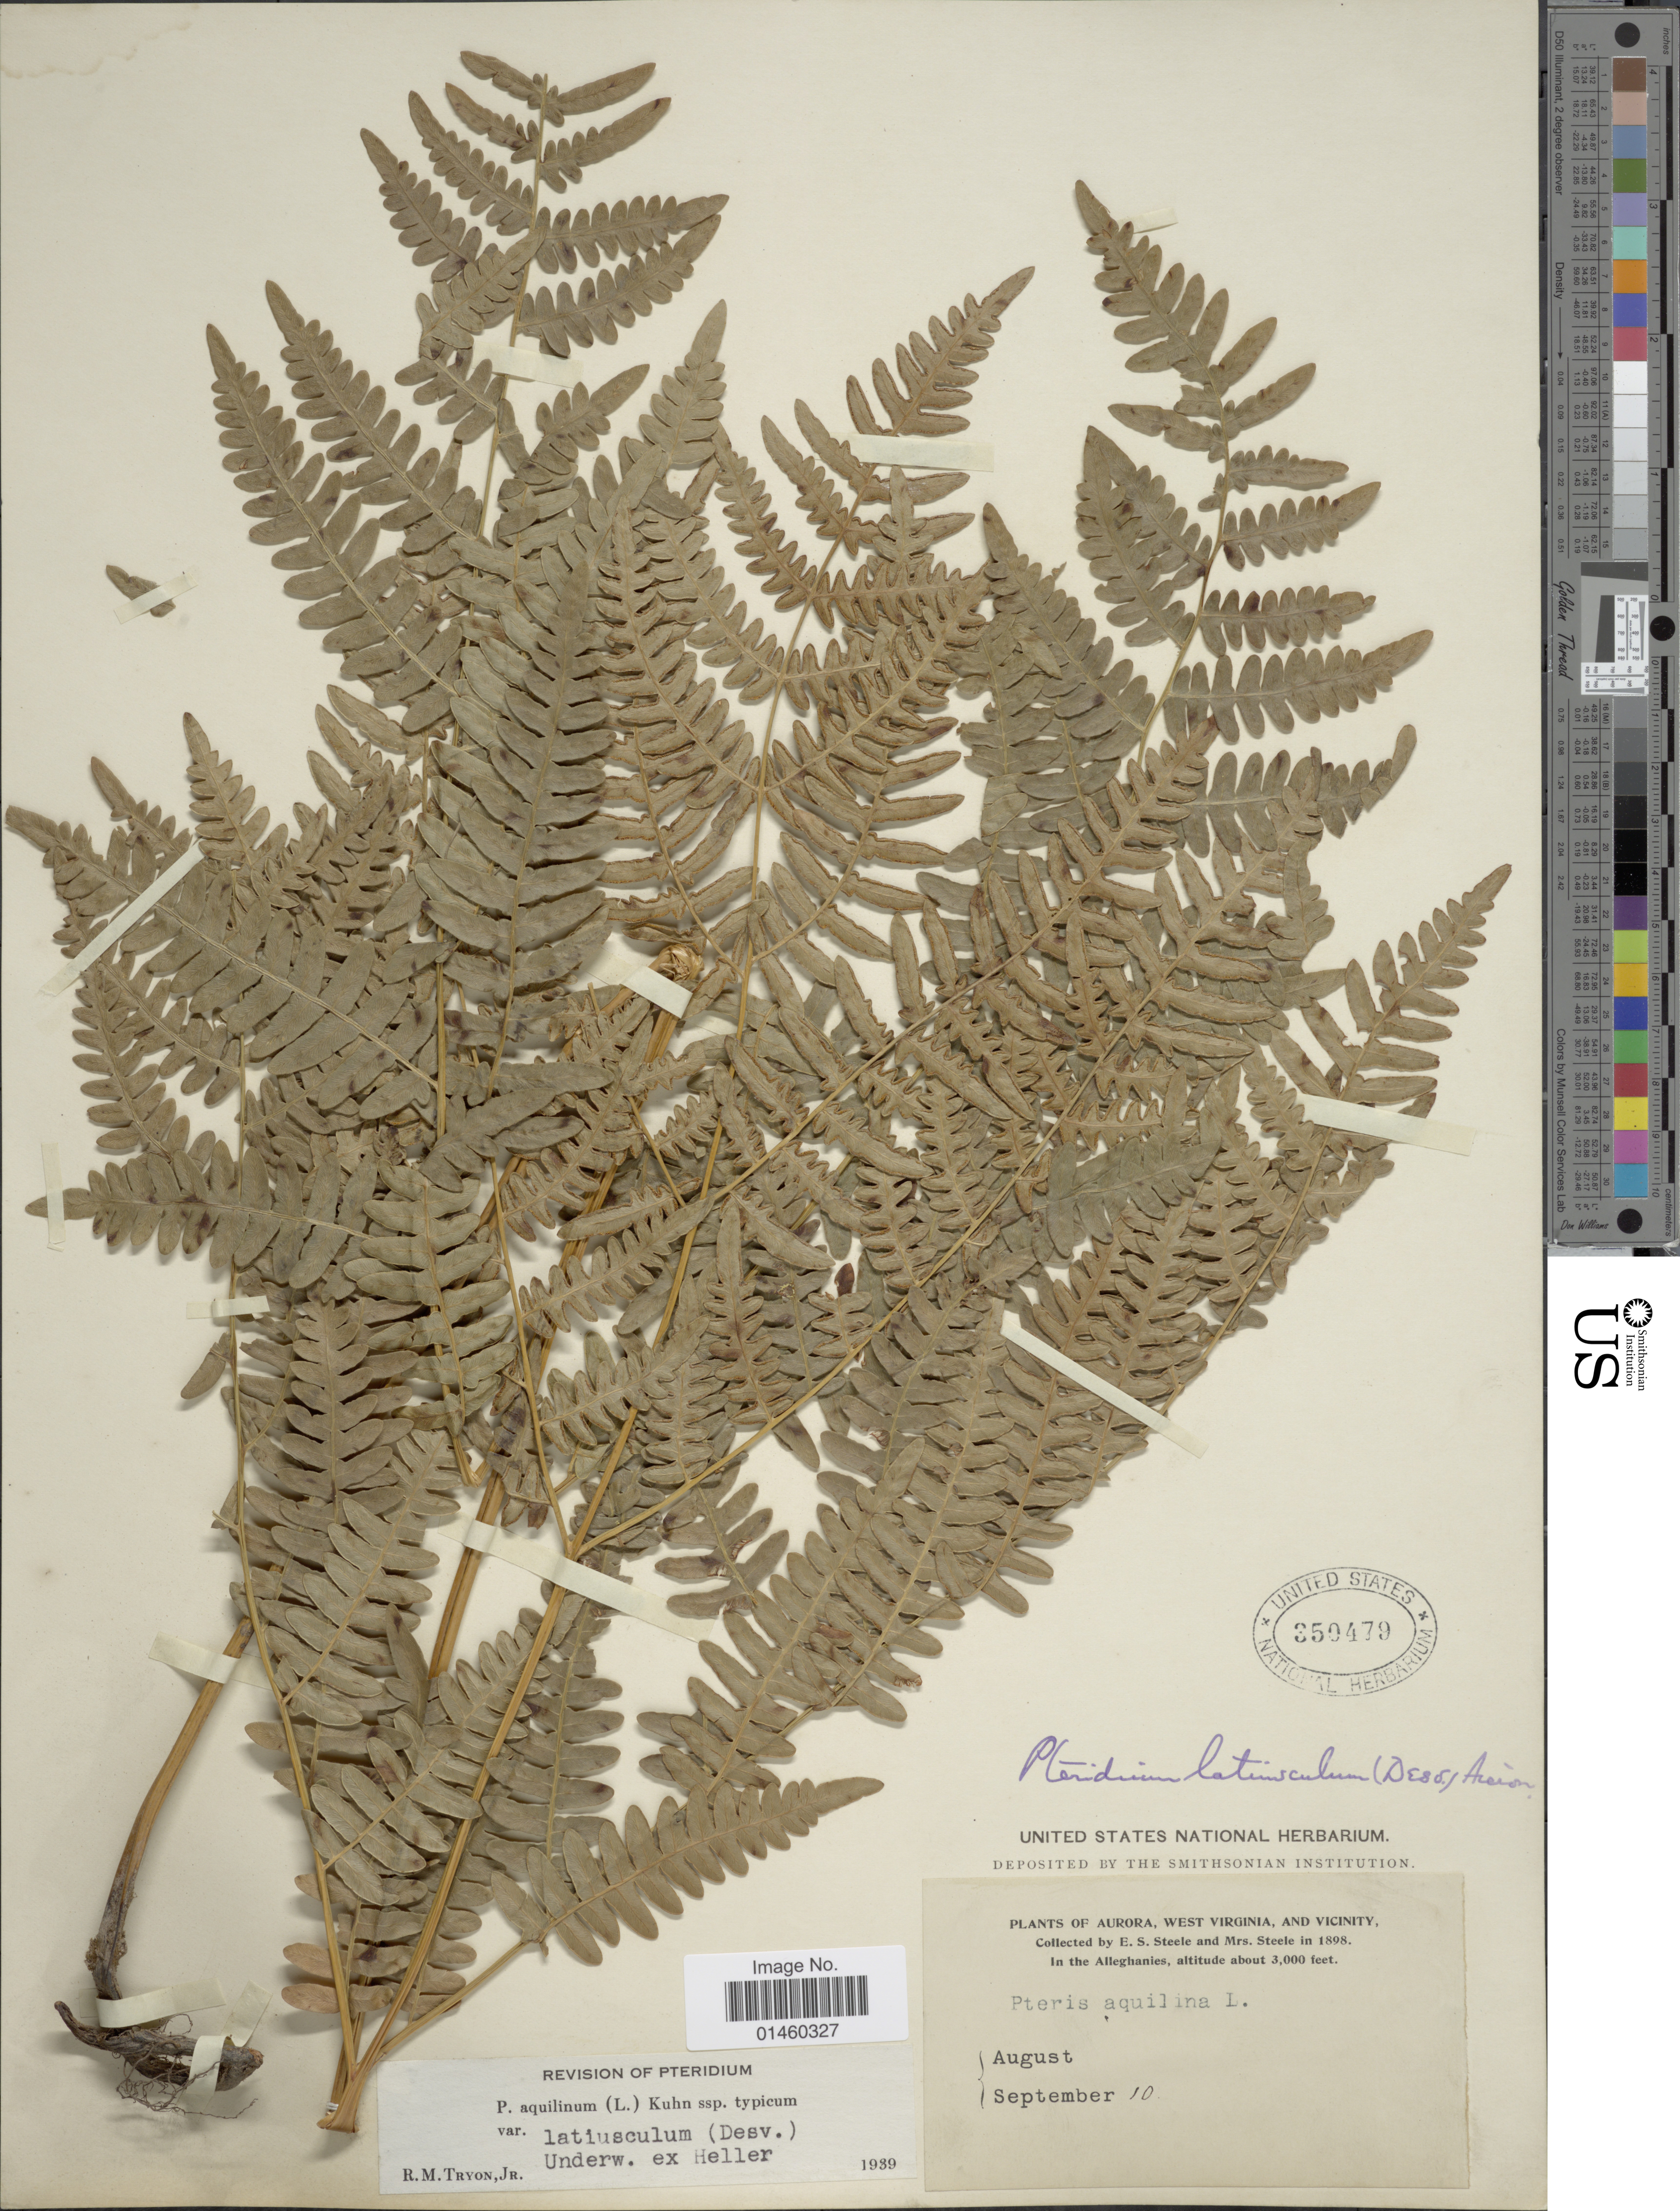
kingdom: Plantae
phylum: Tracheophyta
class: Polypodiopsida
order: Polypodiales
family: Dennstaedtiaceae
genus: Pteridium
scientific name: Pteridium aquilinum var. latiusculum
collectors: E. Steele & -- Steele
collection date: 1898-09-10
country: United States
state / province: West Virginia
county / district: Preston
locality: Aurora, West Virginia, and vicinity. In the Alleghanies.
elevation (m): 914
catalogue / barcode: US 350479